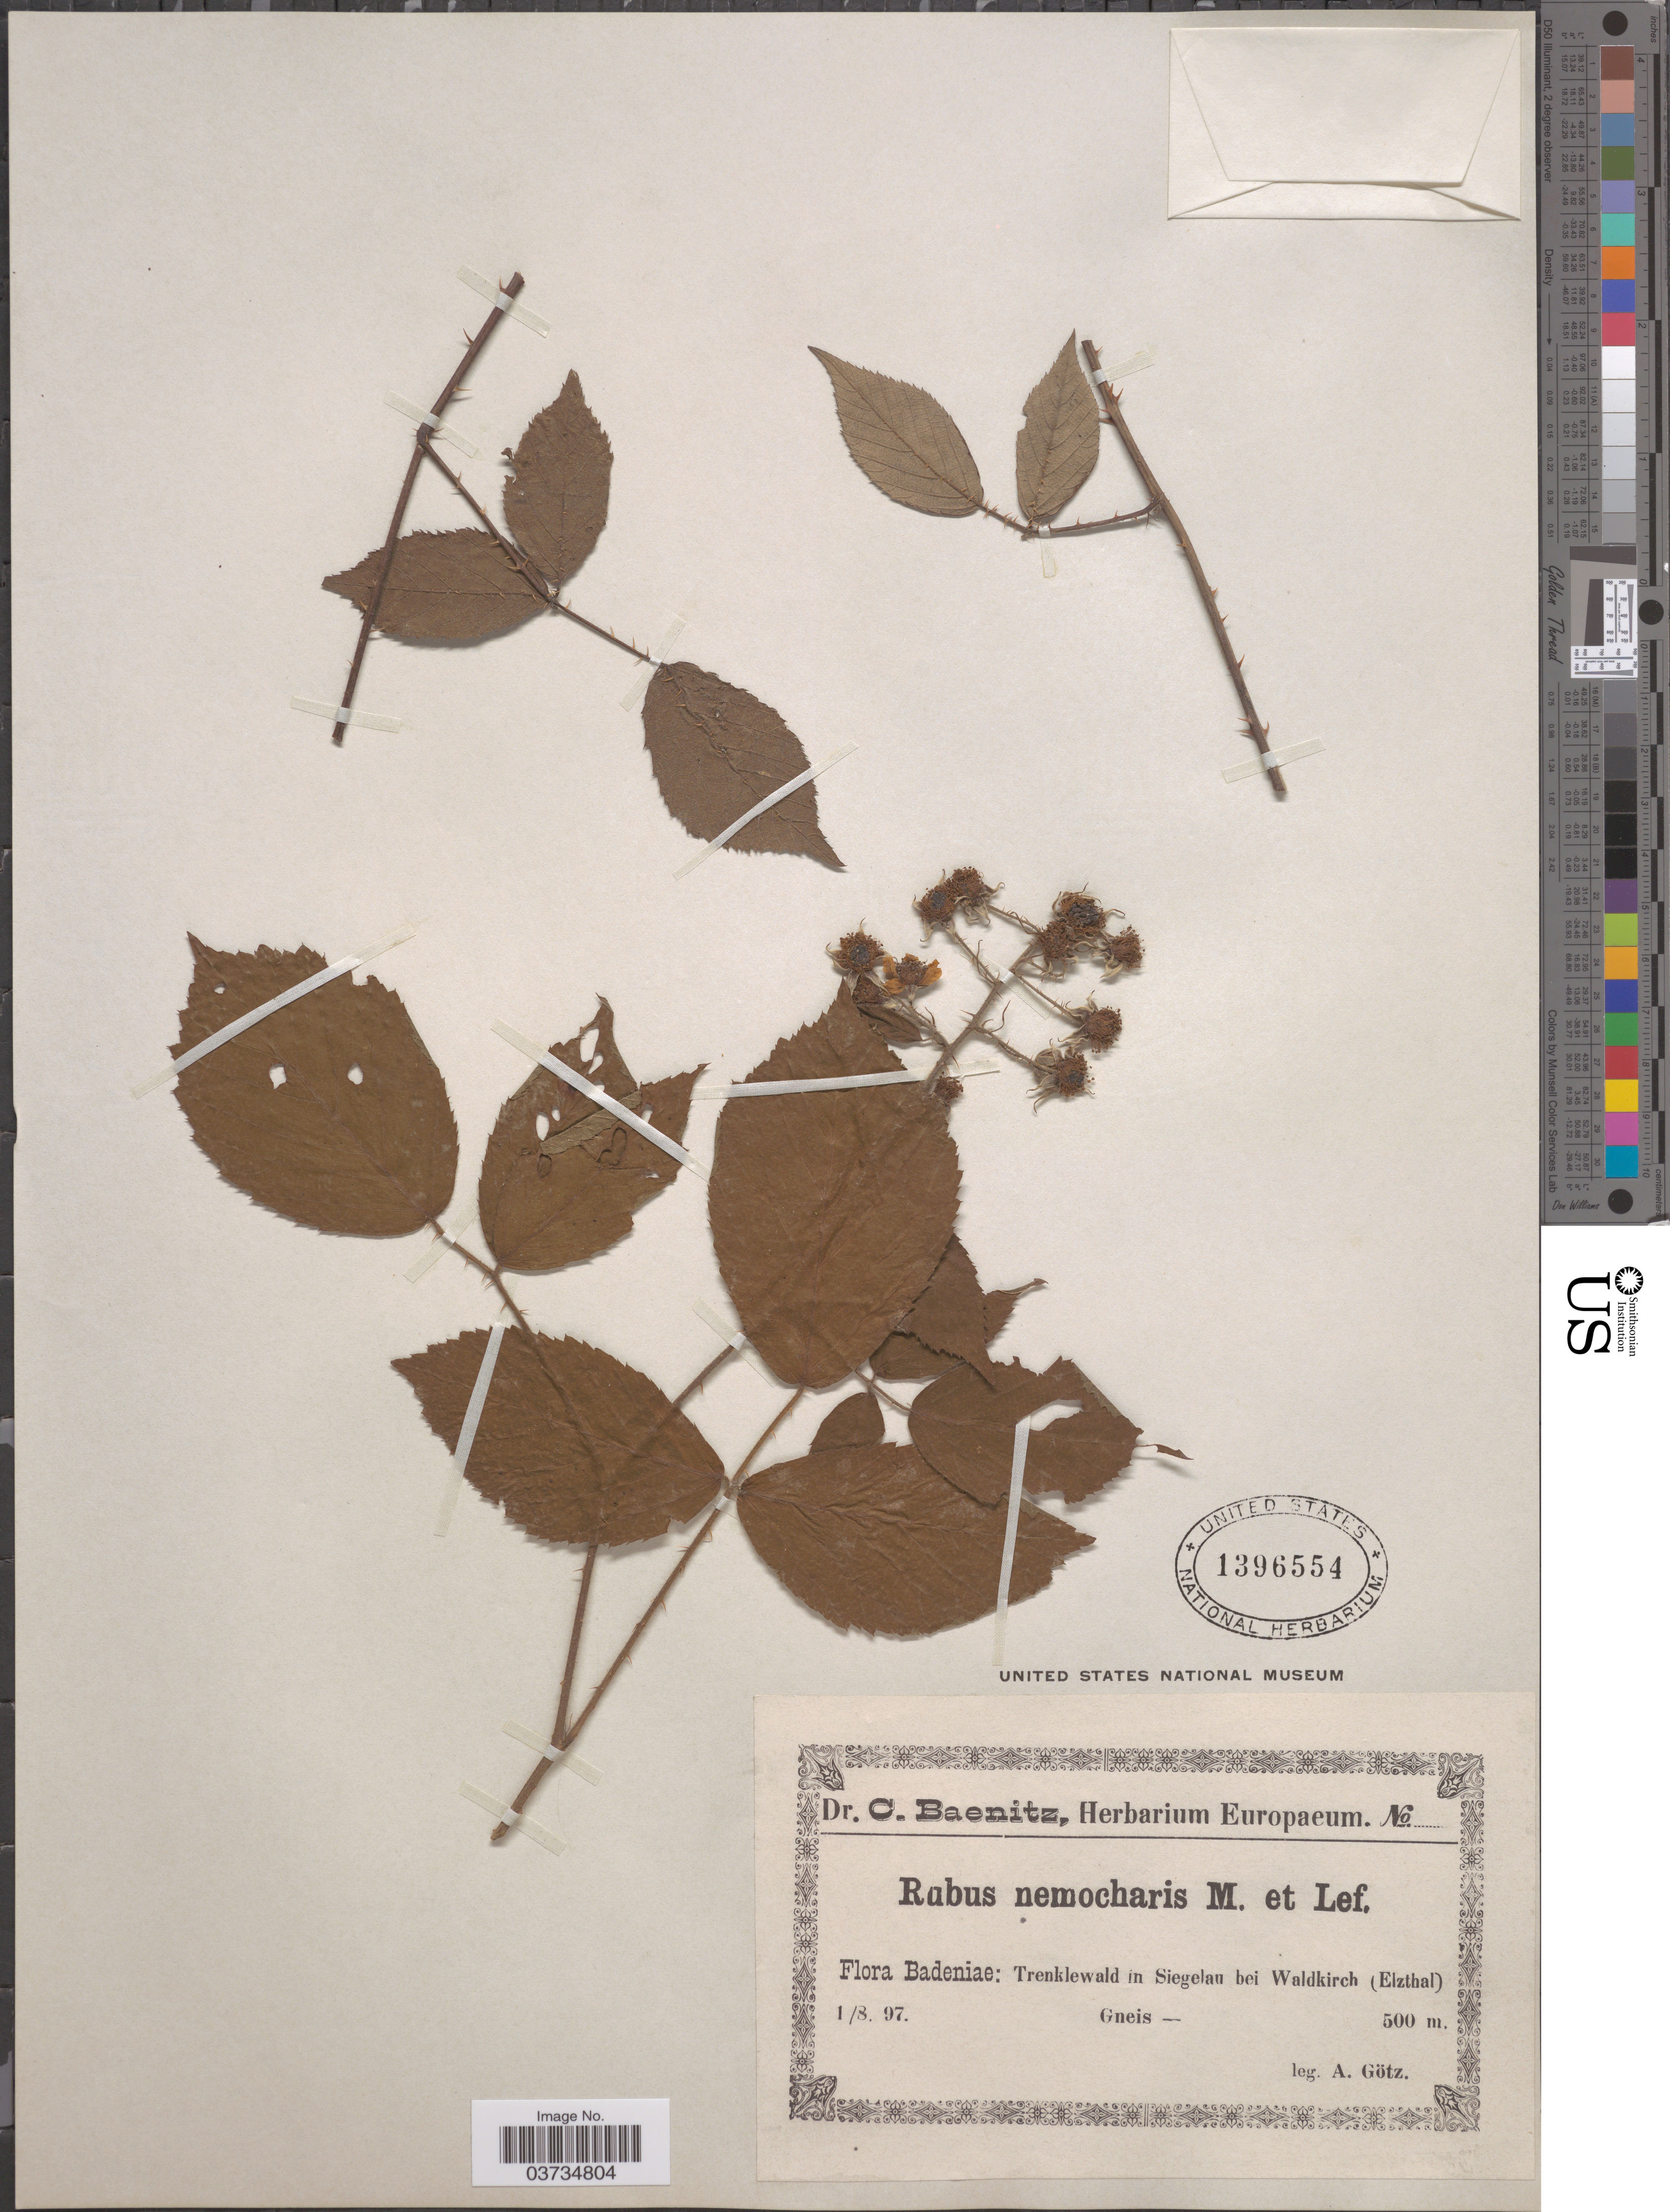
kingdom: Plantae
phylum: Tracheophyta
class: Magnoliopsida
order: Rosales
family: Rosaceae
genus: Rubus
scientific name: Rubus nemocharis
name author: P.J. Müll. & Lefèvre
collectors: A. Götz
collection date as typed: Transcribed d/m/y: 1/8/97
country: Germany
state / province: Baden-Württemberg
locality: Badeniae: Trenklewald in Siegelau bei Waldkirch (Elzthal).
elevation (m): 500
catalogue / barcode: US 1396554